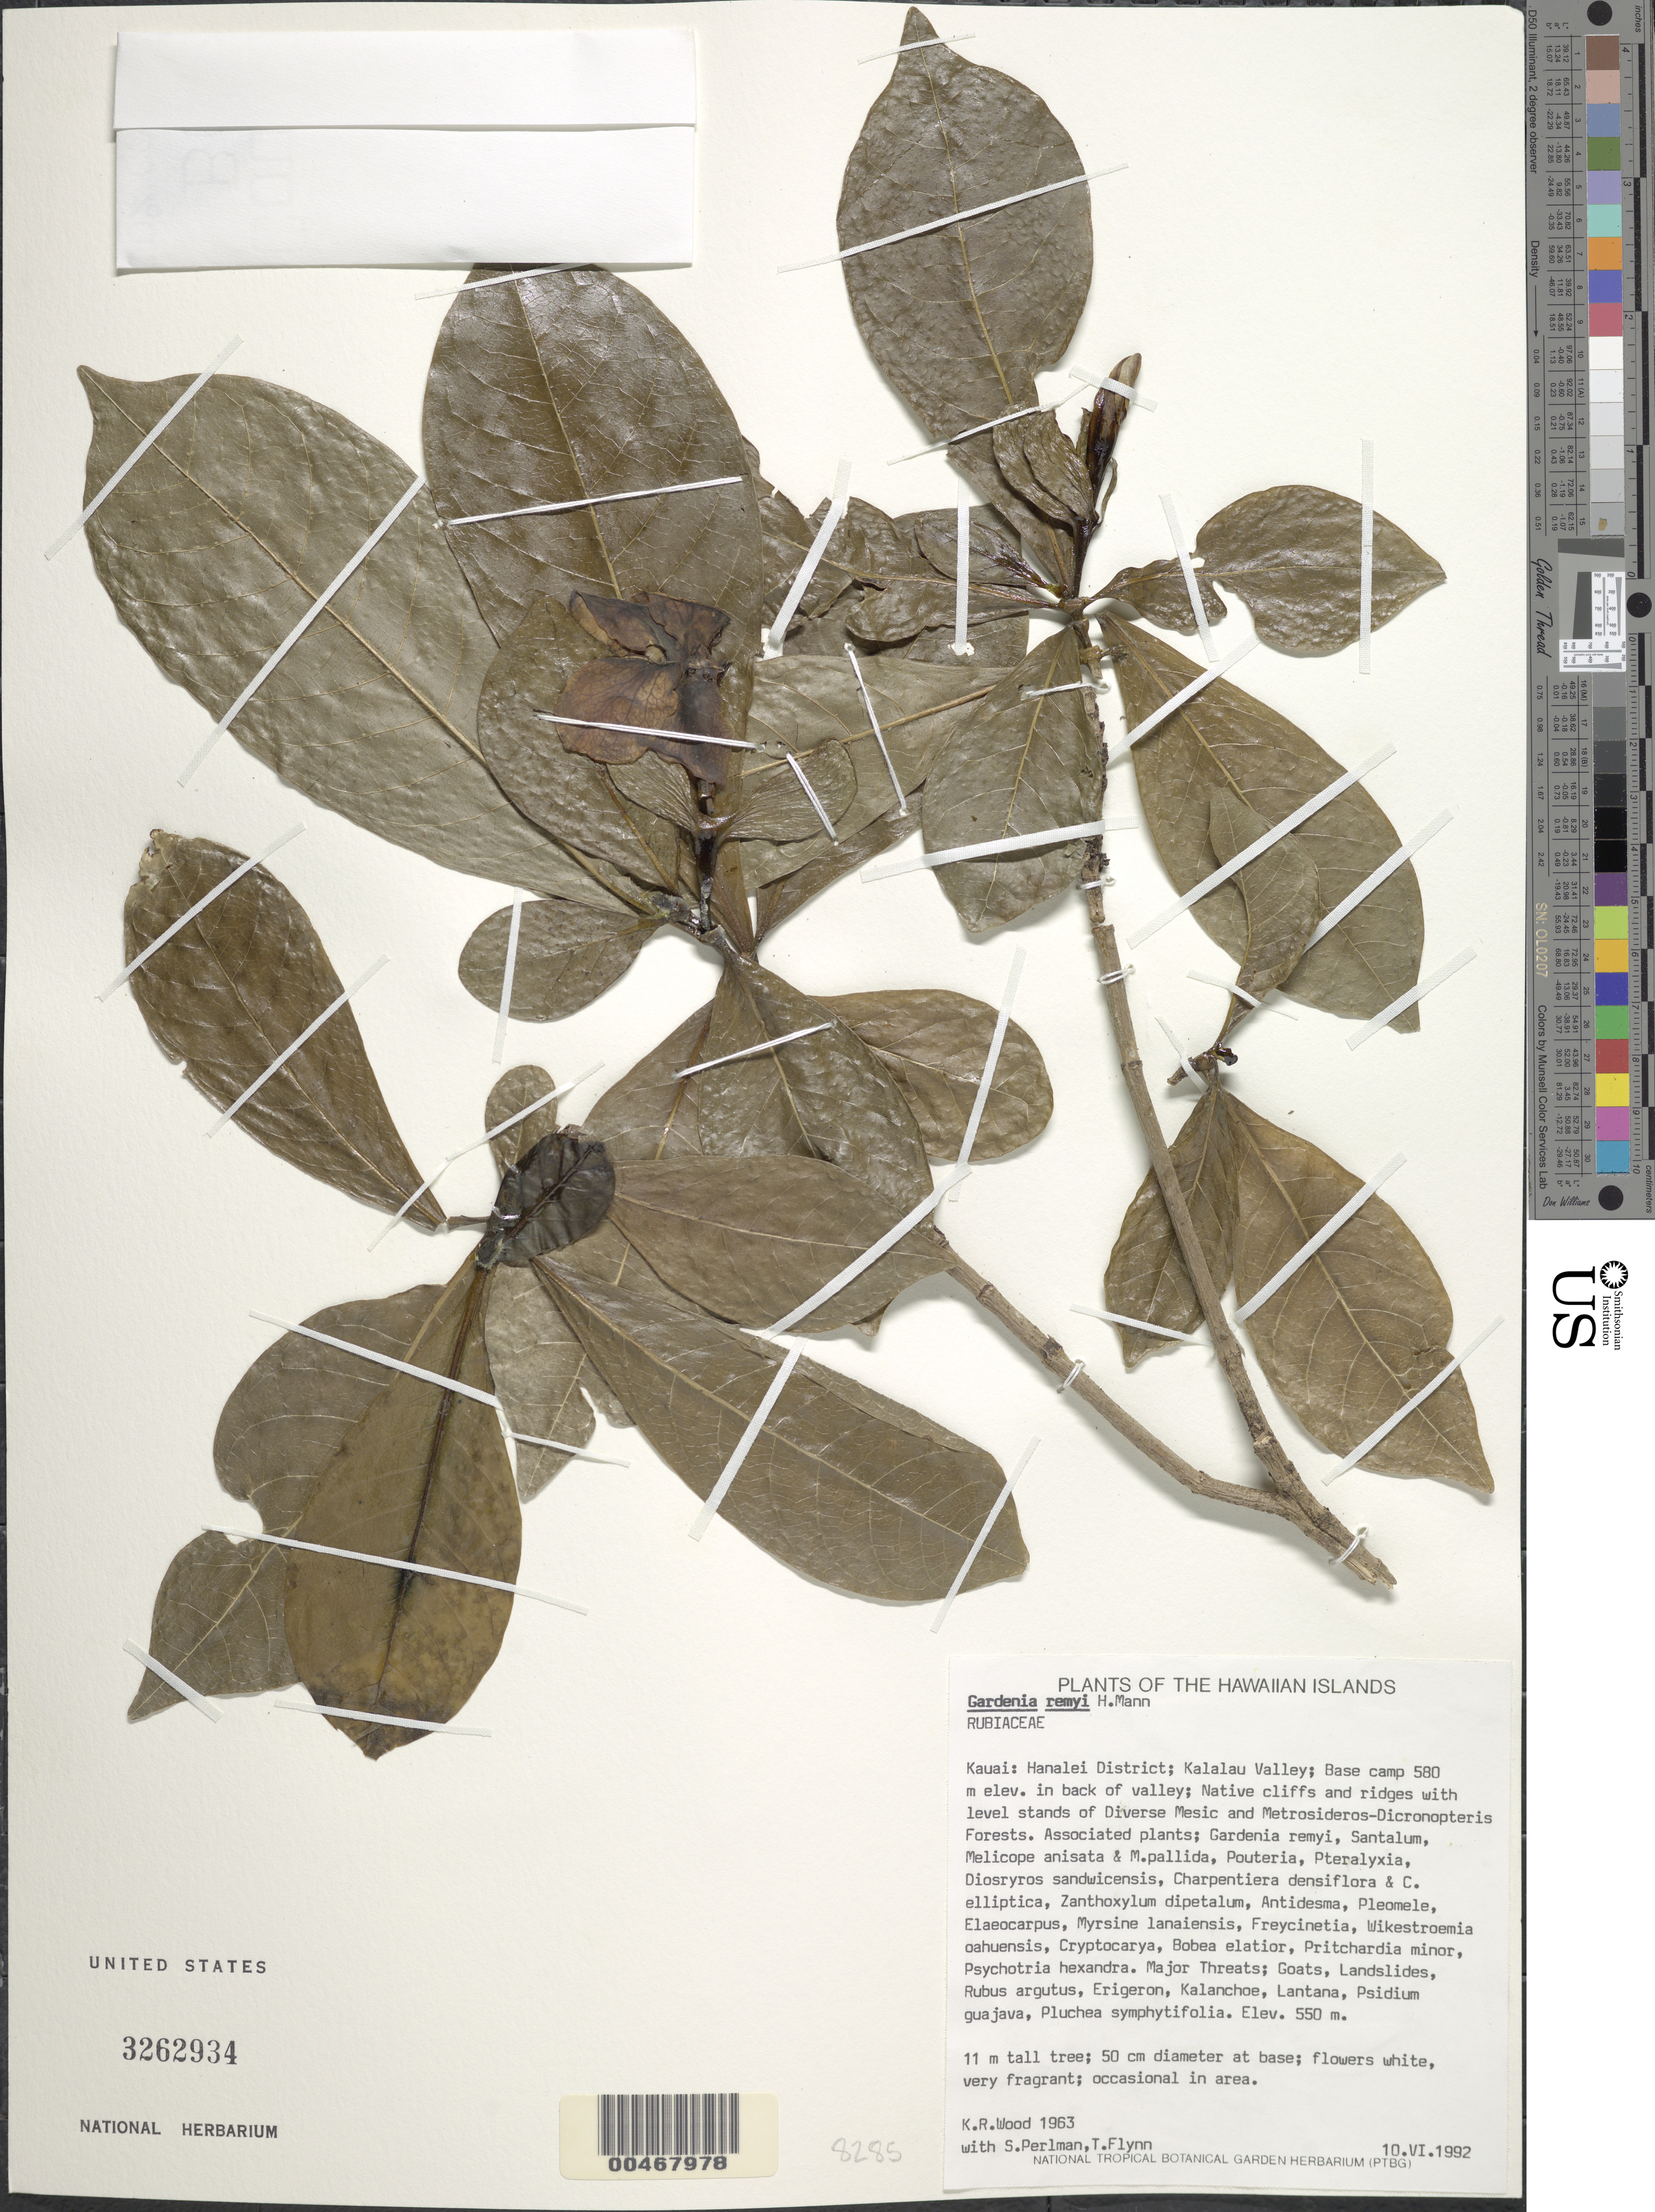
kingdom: Plantae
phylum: Tracheophyta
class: Magnoliopsida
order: Gentianales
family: Rubiaceae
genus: Gardenia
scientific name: Gardenia remyi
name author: H. Mann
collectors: K. R. Wood, S. P. Perlman & T. W. Flynn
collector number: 1963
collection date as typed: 10 Jun 1992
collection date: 1992-06-10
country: United States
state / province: Hawaii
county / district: Kauai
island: Kaua'i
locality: Hanalei Dist., Kalalau Valley, base camp 580 m elev. in back of valley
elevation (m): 550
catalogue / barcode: US 3262934